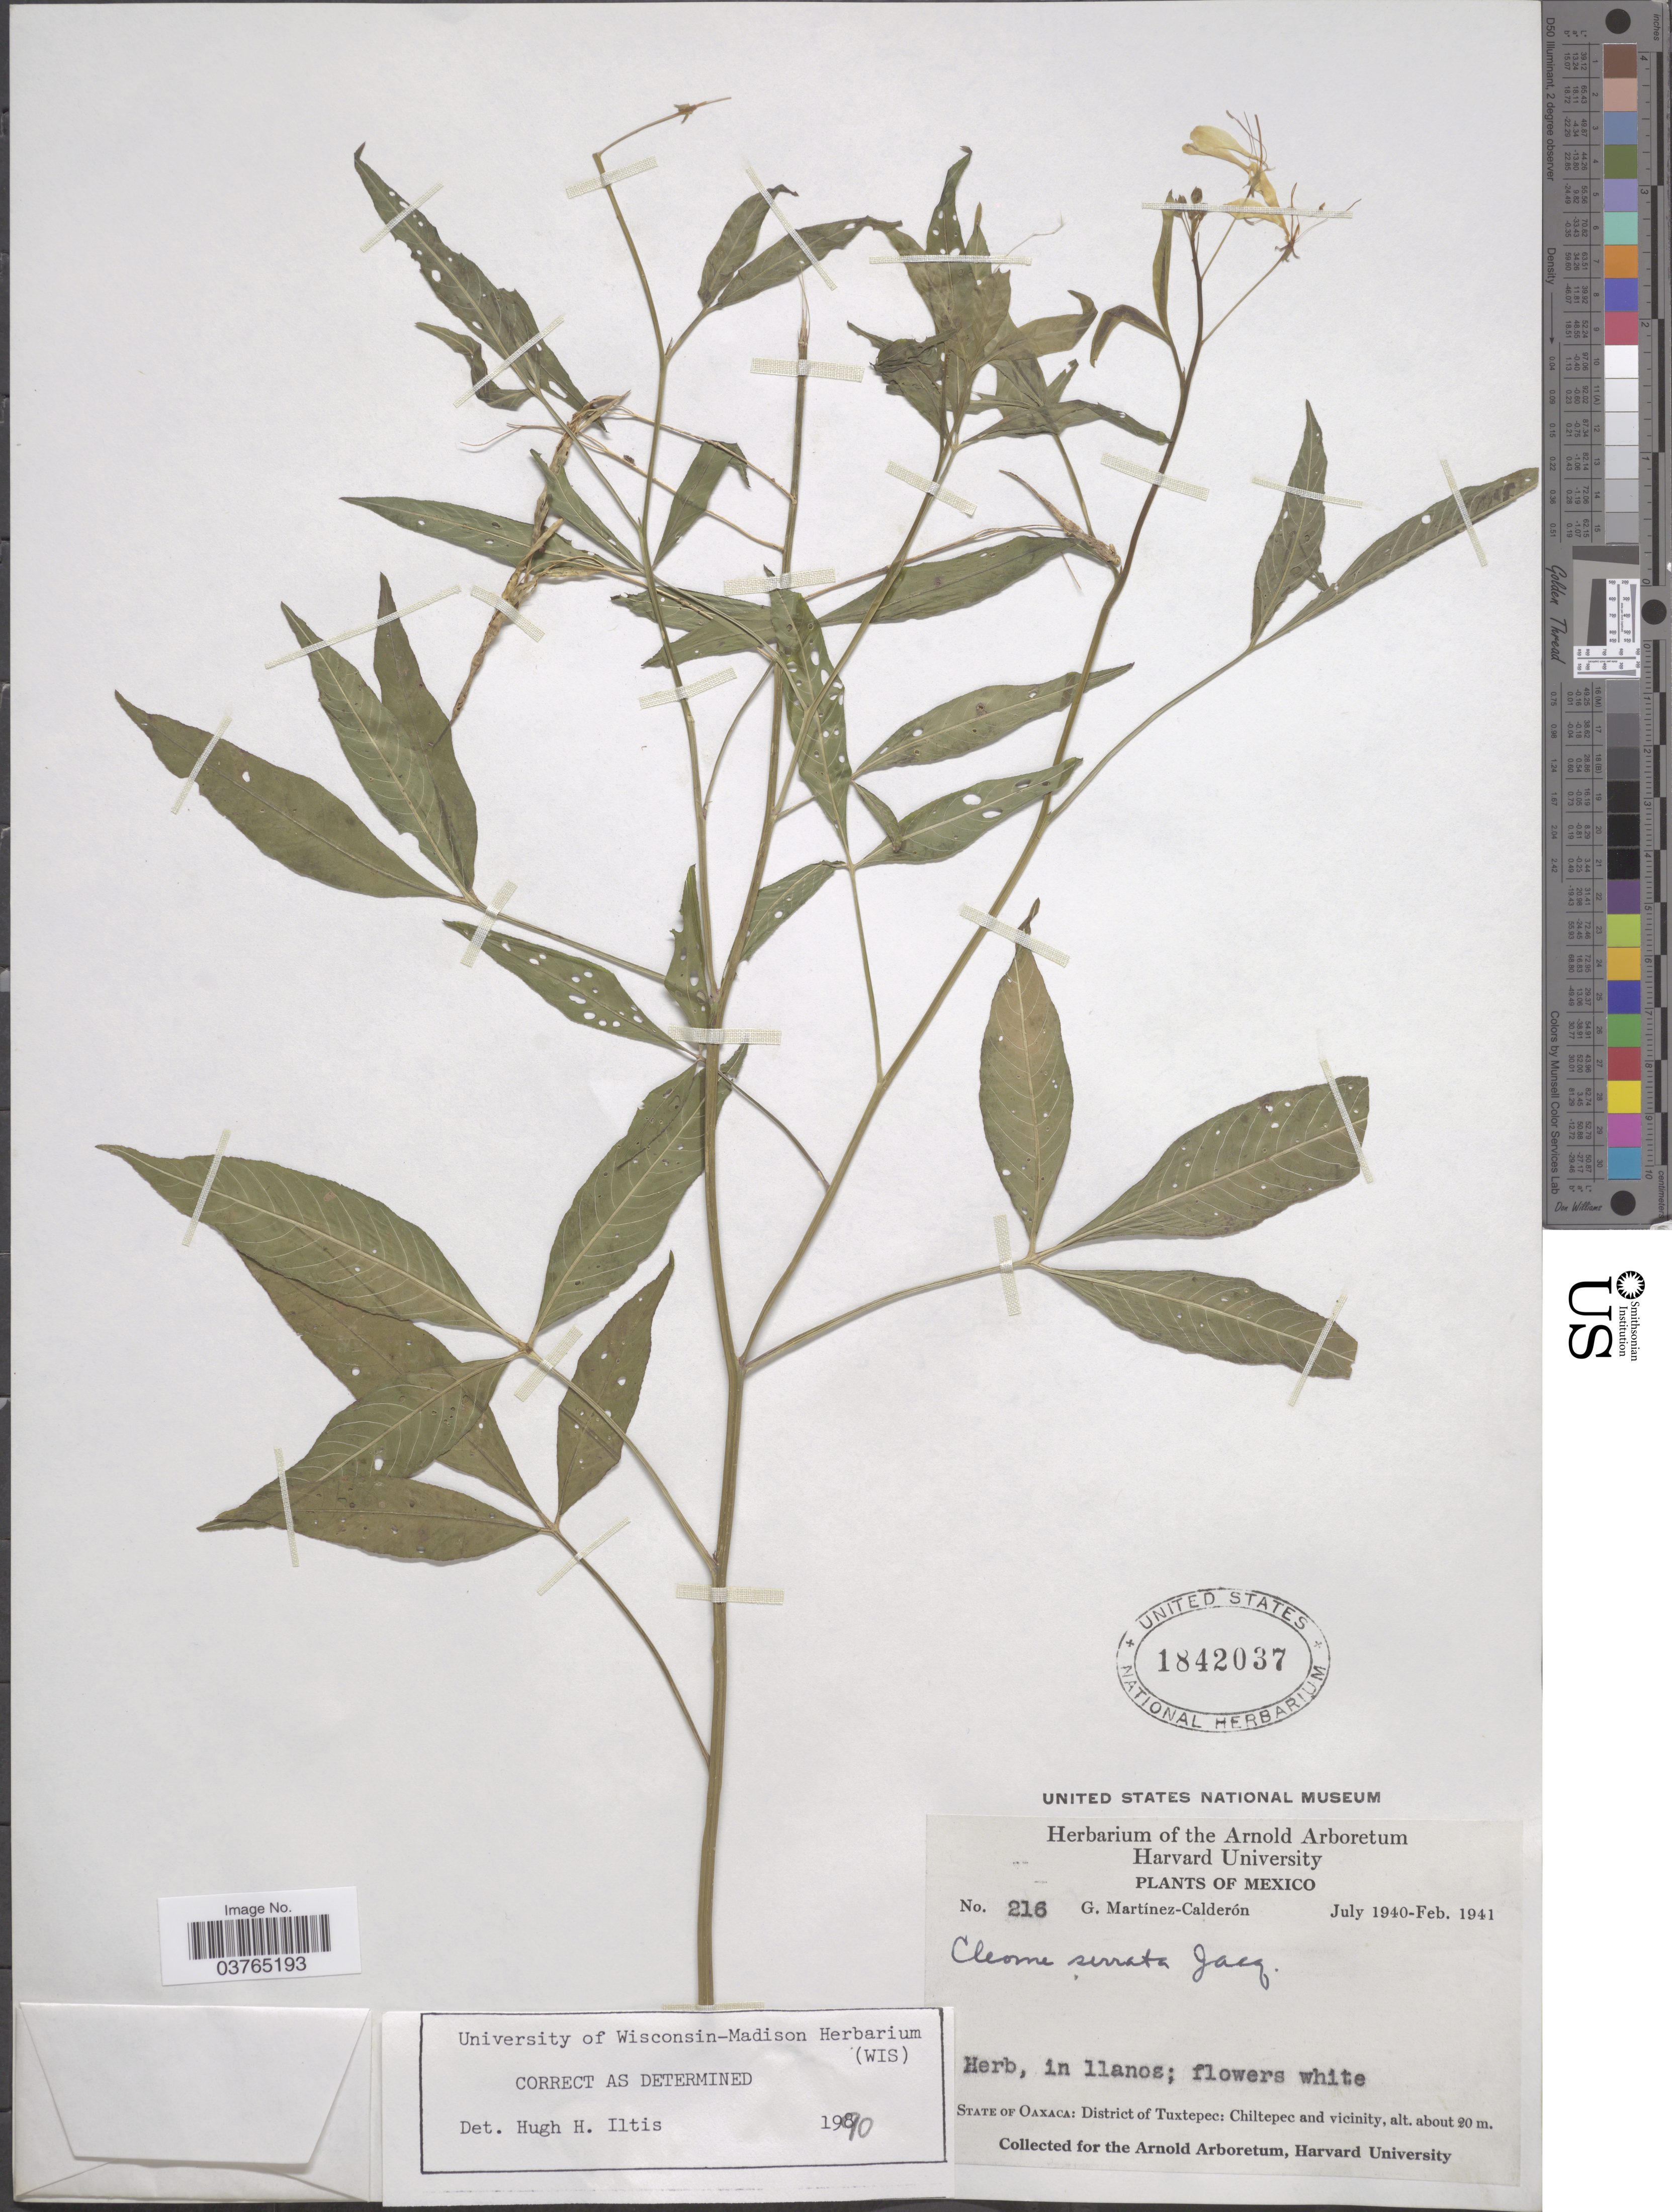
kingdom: Plantae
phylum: Tracheophyta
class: Magnoliopsida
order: Brassicales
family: Cleomaceae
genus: Cleoserrata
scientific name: Cleoserrata serrata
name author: (Jacq.) Iltis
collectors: G. Martínez Calderón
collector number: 216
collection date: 1940-07/1941-02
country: Mexico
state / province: Oaxaca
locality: District of Tuxtepec: Chiltepec and vicinity.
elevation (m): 20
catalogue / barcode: US 1842037